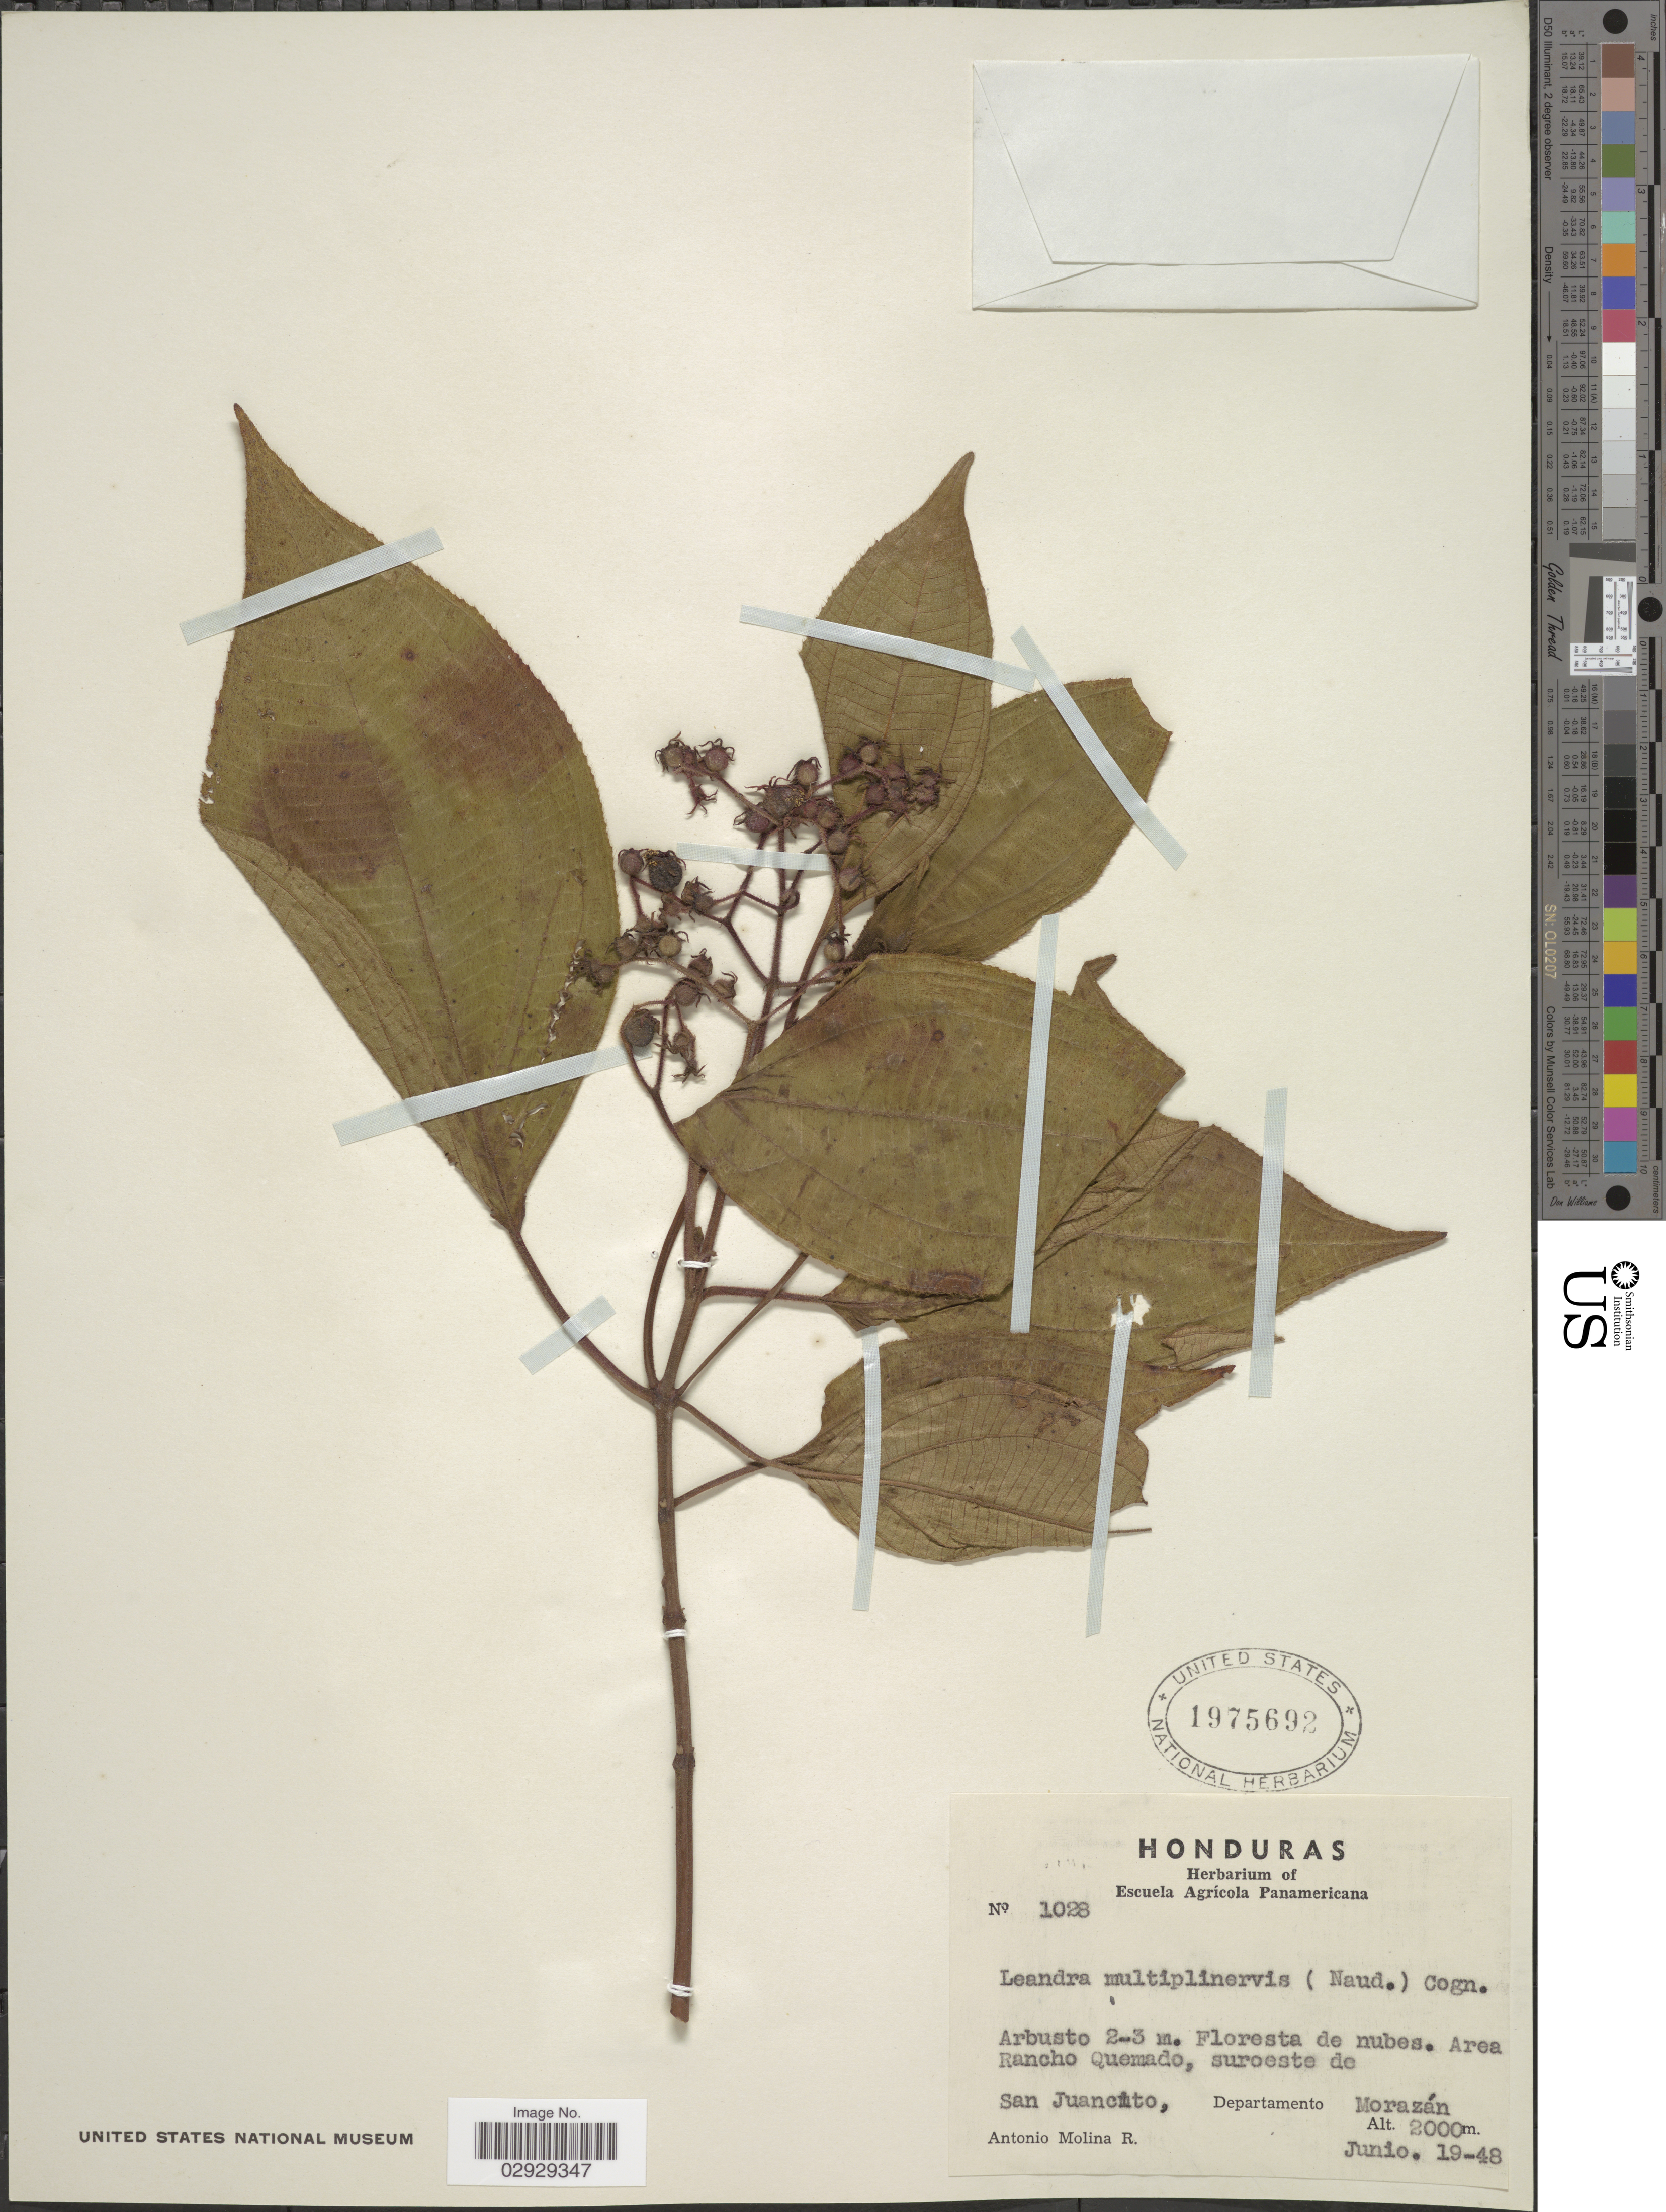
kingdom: Plantae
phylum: Tracheophyta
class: Magnoliopsida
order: Myrtales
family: Melastomataceae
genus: Leandra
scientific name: Leandra multiplinervis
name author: (Naudin) Cogn.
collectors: A. Molina R.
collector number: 1028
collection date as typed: Transcribed d/m/y: 19/6/48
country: Honduras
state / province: Fco. Morazán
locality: Area Rancho Quemado, suroeste de San Juancito, Departamento Morazán.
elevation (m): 2000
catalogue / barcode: US 1975692